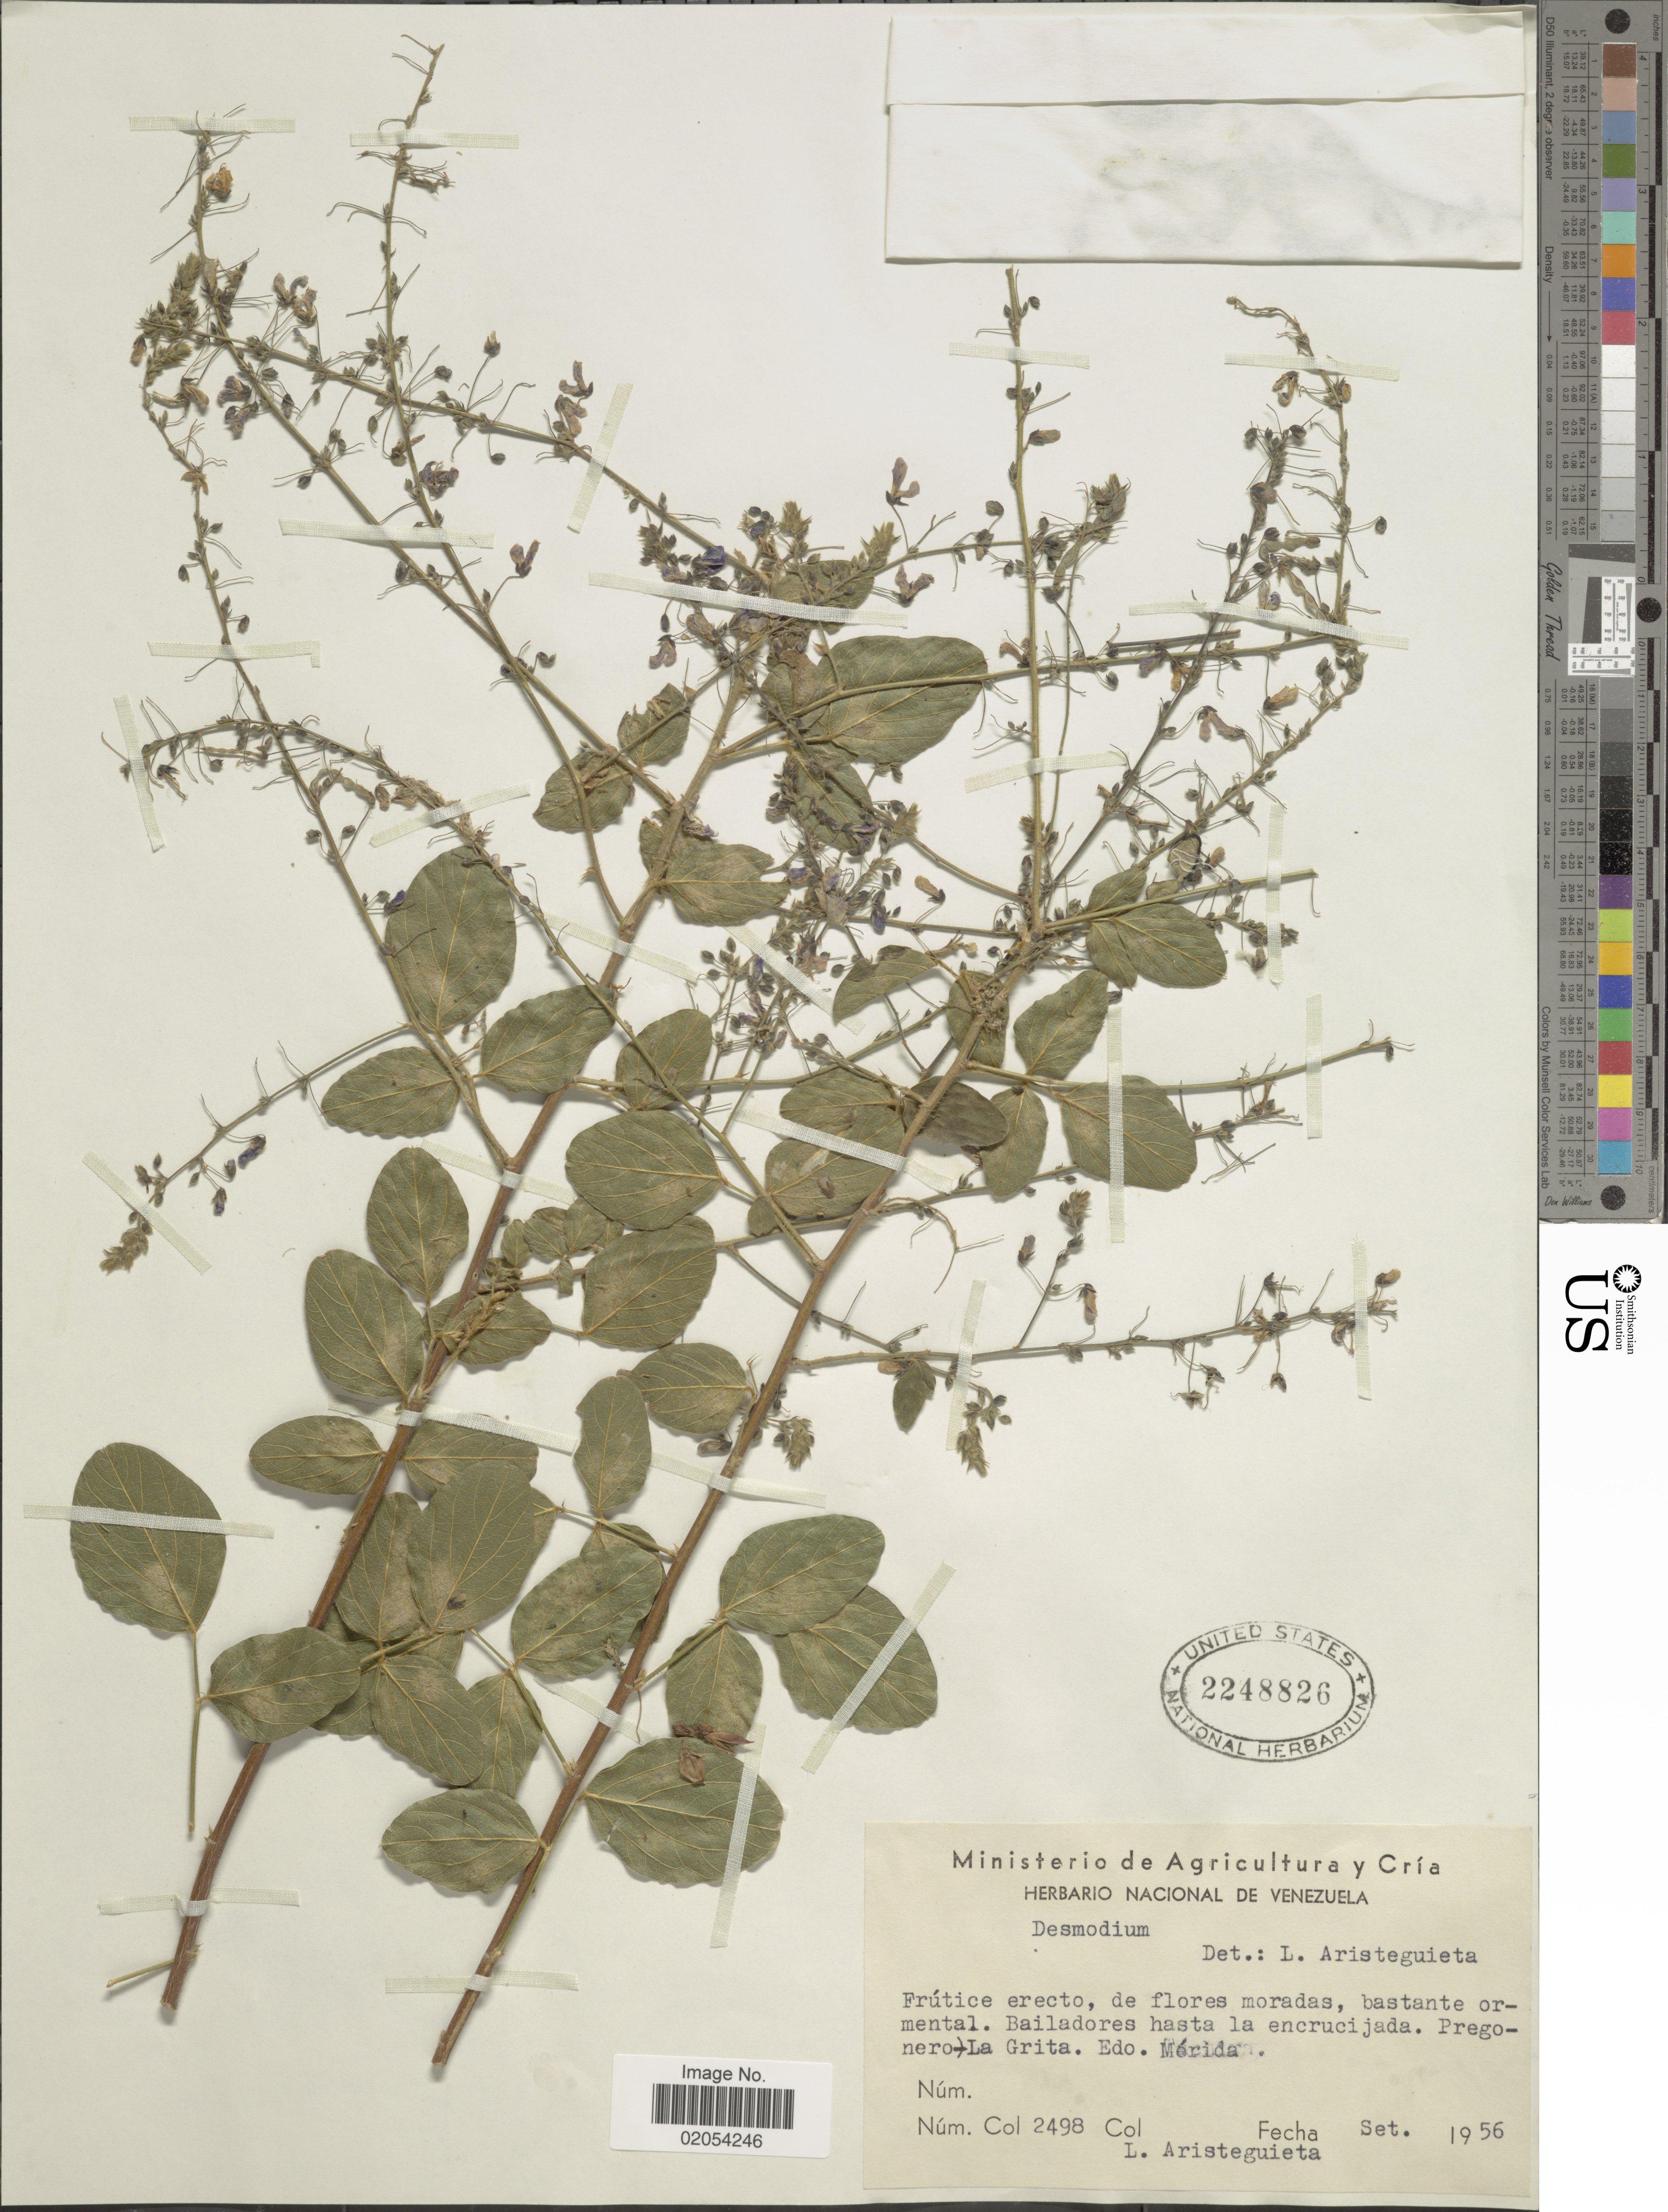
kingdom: Plantae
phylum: Tracheophyta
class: Magnoliopsida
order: Fabales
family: Fabaceae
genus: Desmodium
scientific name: Desmodium sp.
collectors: L. Aristeguieta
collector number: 2498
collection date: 1956-09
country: Venezuela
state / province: Mérida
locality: Bailadores hasta la encrucijada. Pregonero - La Grita. Edo. Merida.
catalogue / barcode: US 2248826